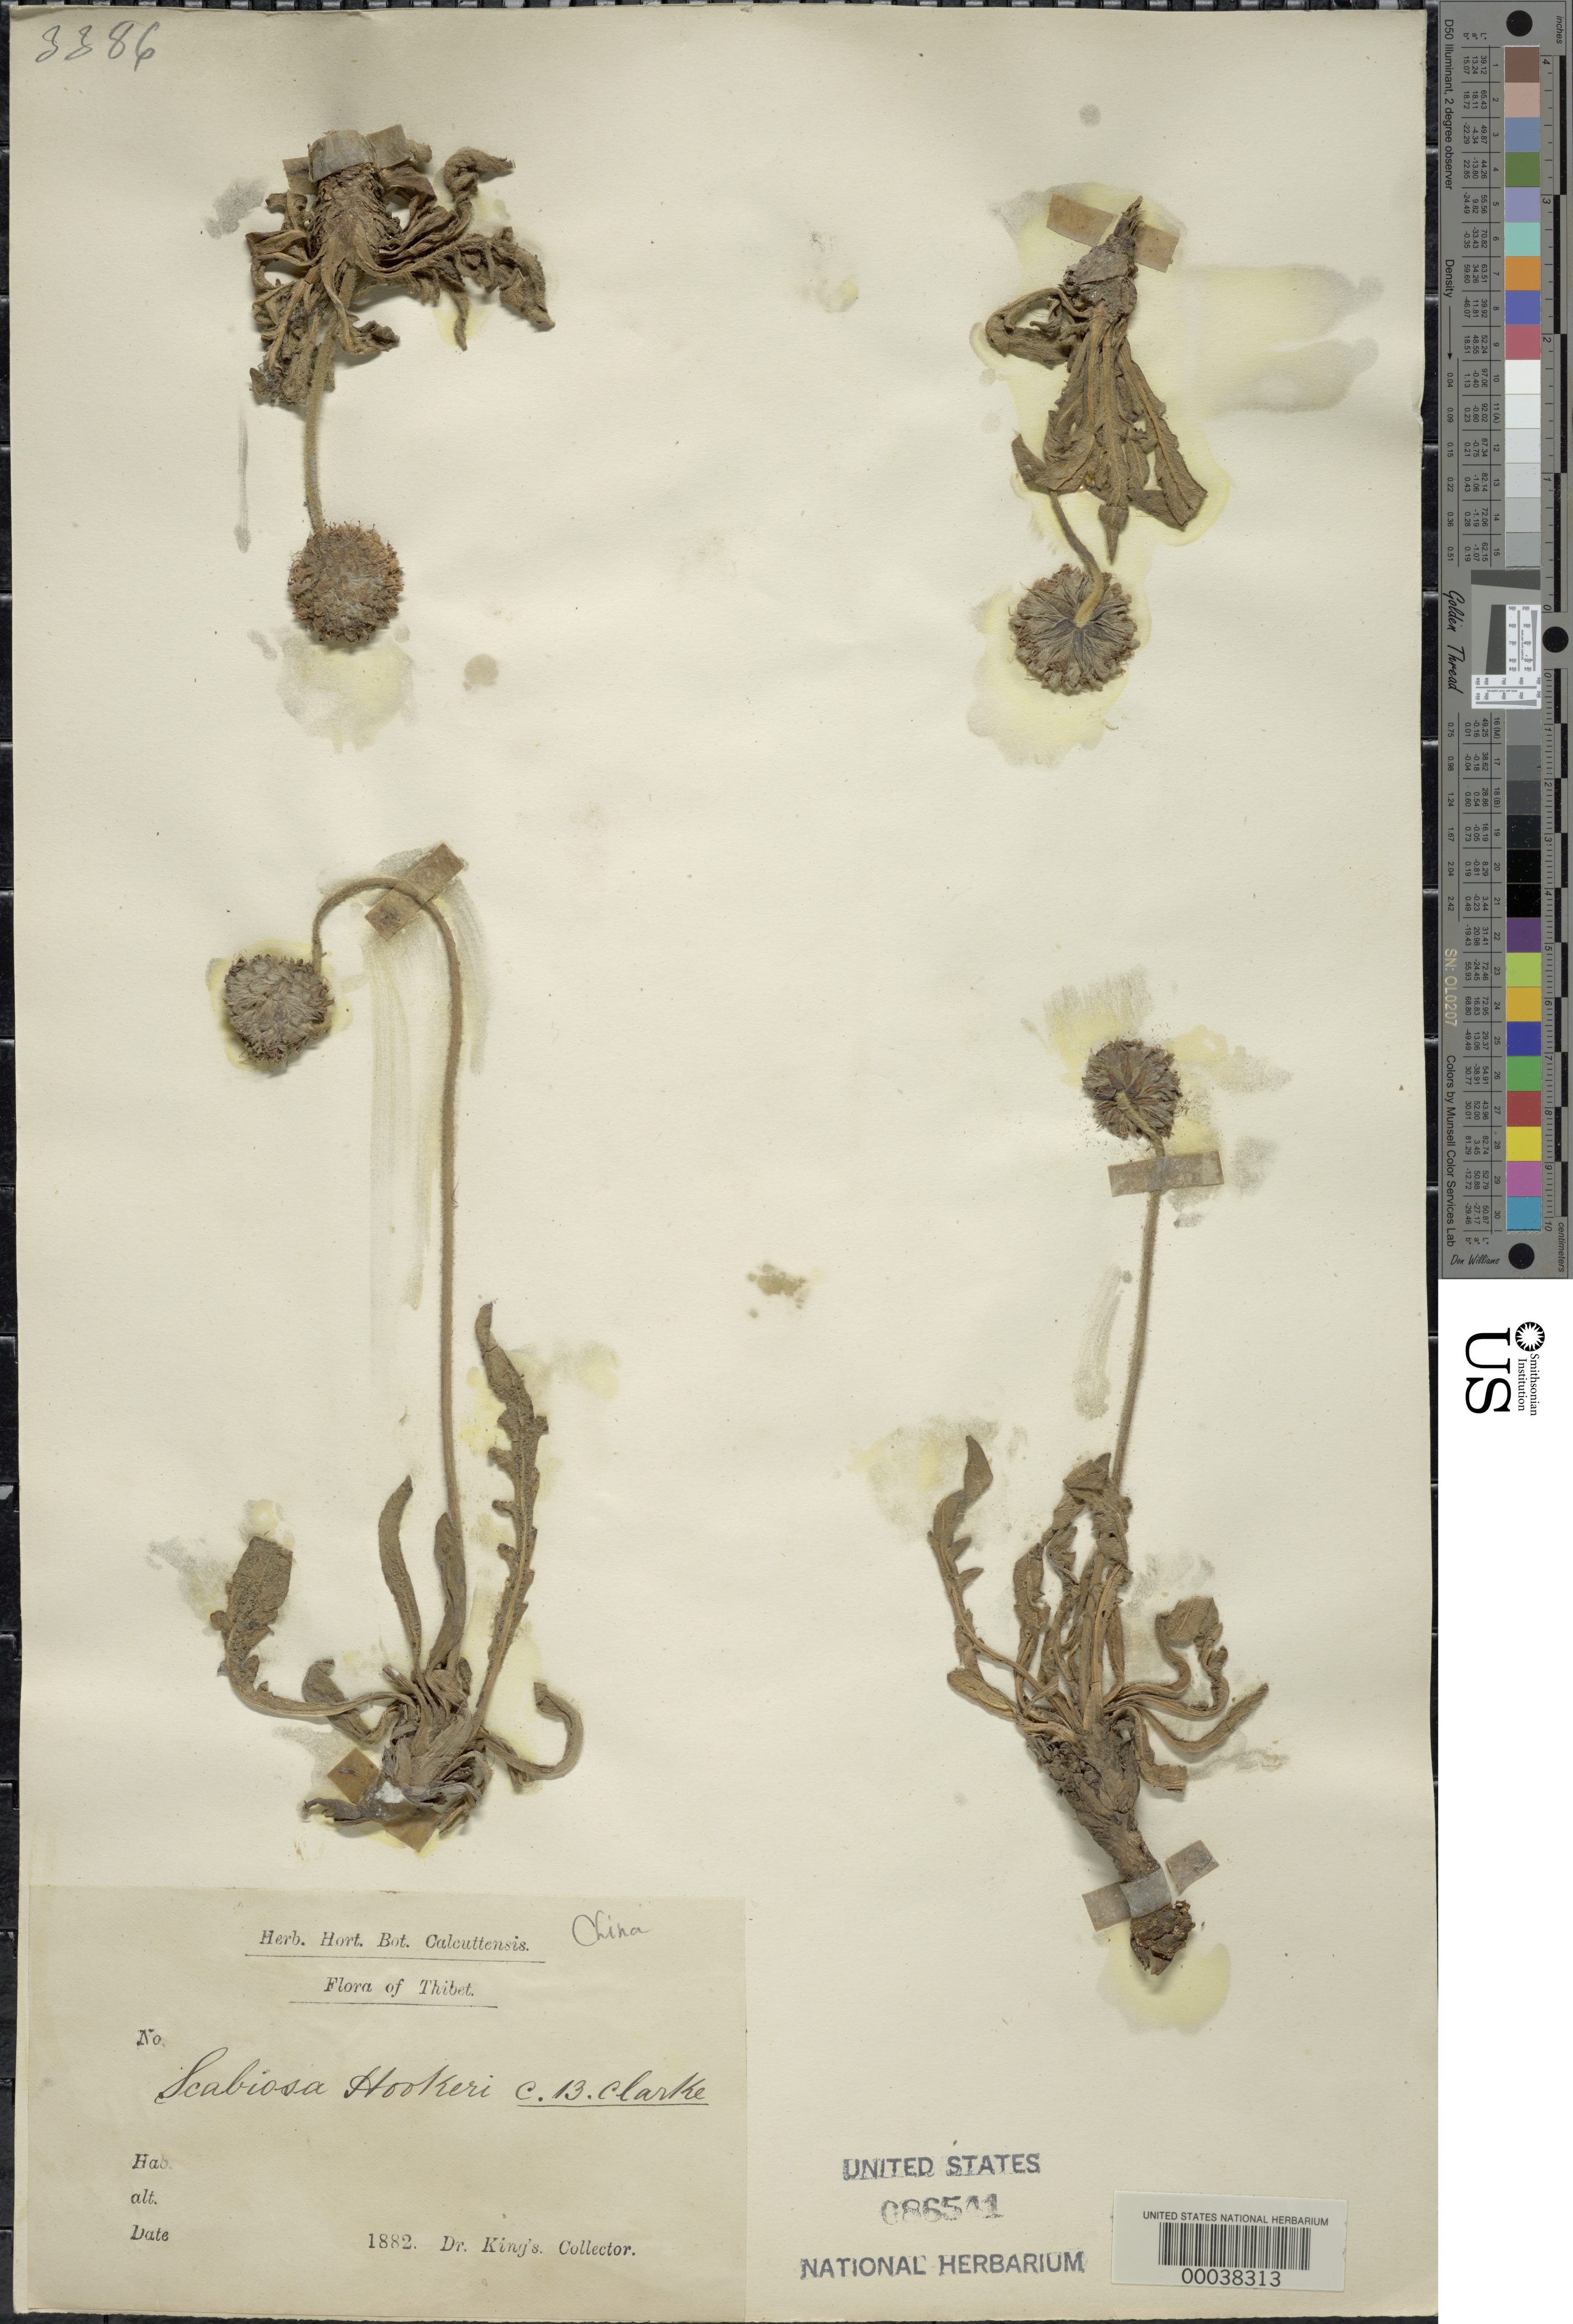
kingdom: Plantae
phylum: Tracheophyta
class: Magnoliopsida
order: Dipsacales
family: Caprifoliaceae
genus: Pterocephalus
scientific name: Pterocephalus afghanicus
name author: (Aitch. & Hemsl.) Boiss.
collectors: Dr. King's collector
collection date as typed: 1882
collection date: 1882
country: China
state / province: Xizang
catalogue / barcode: US 86541